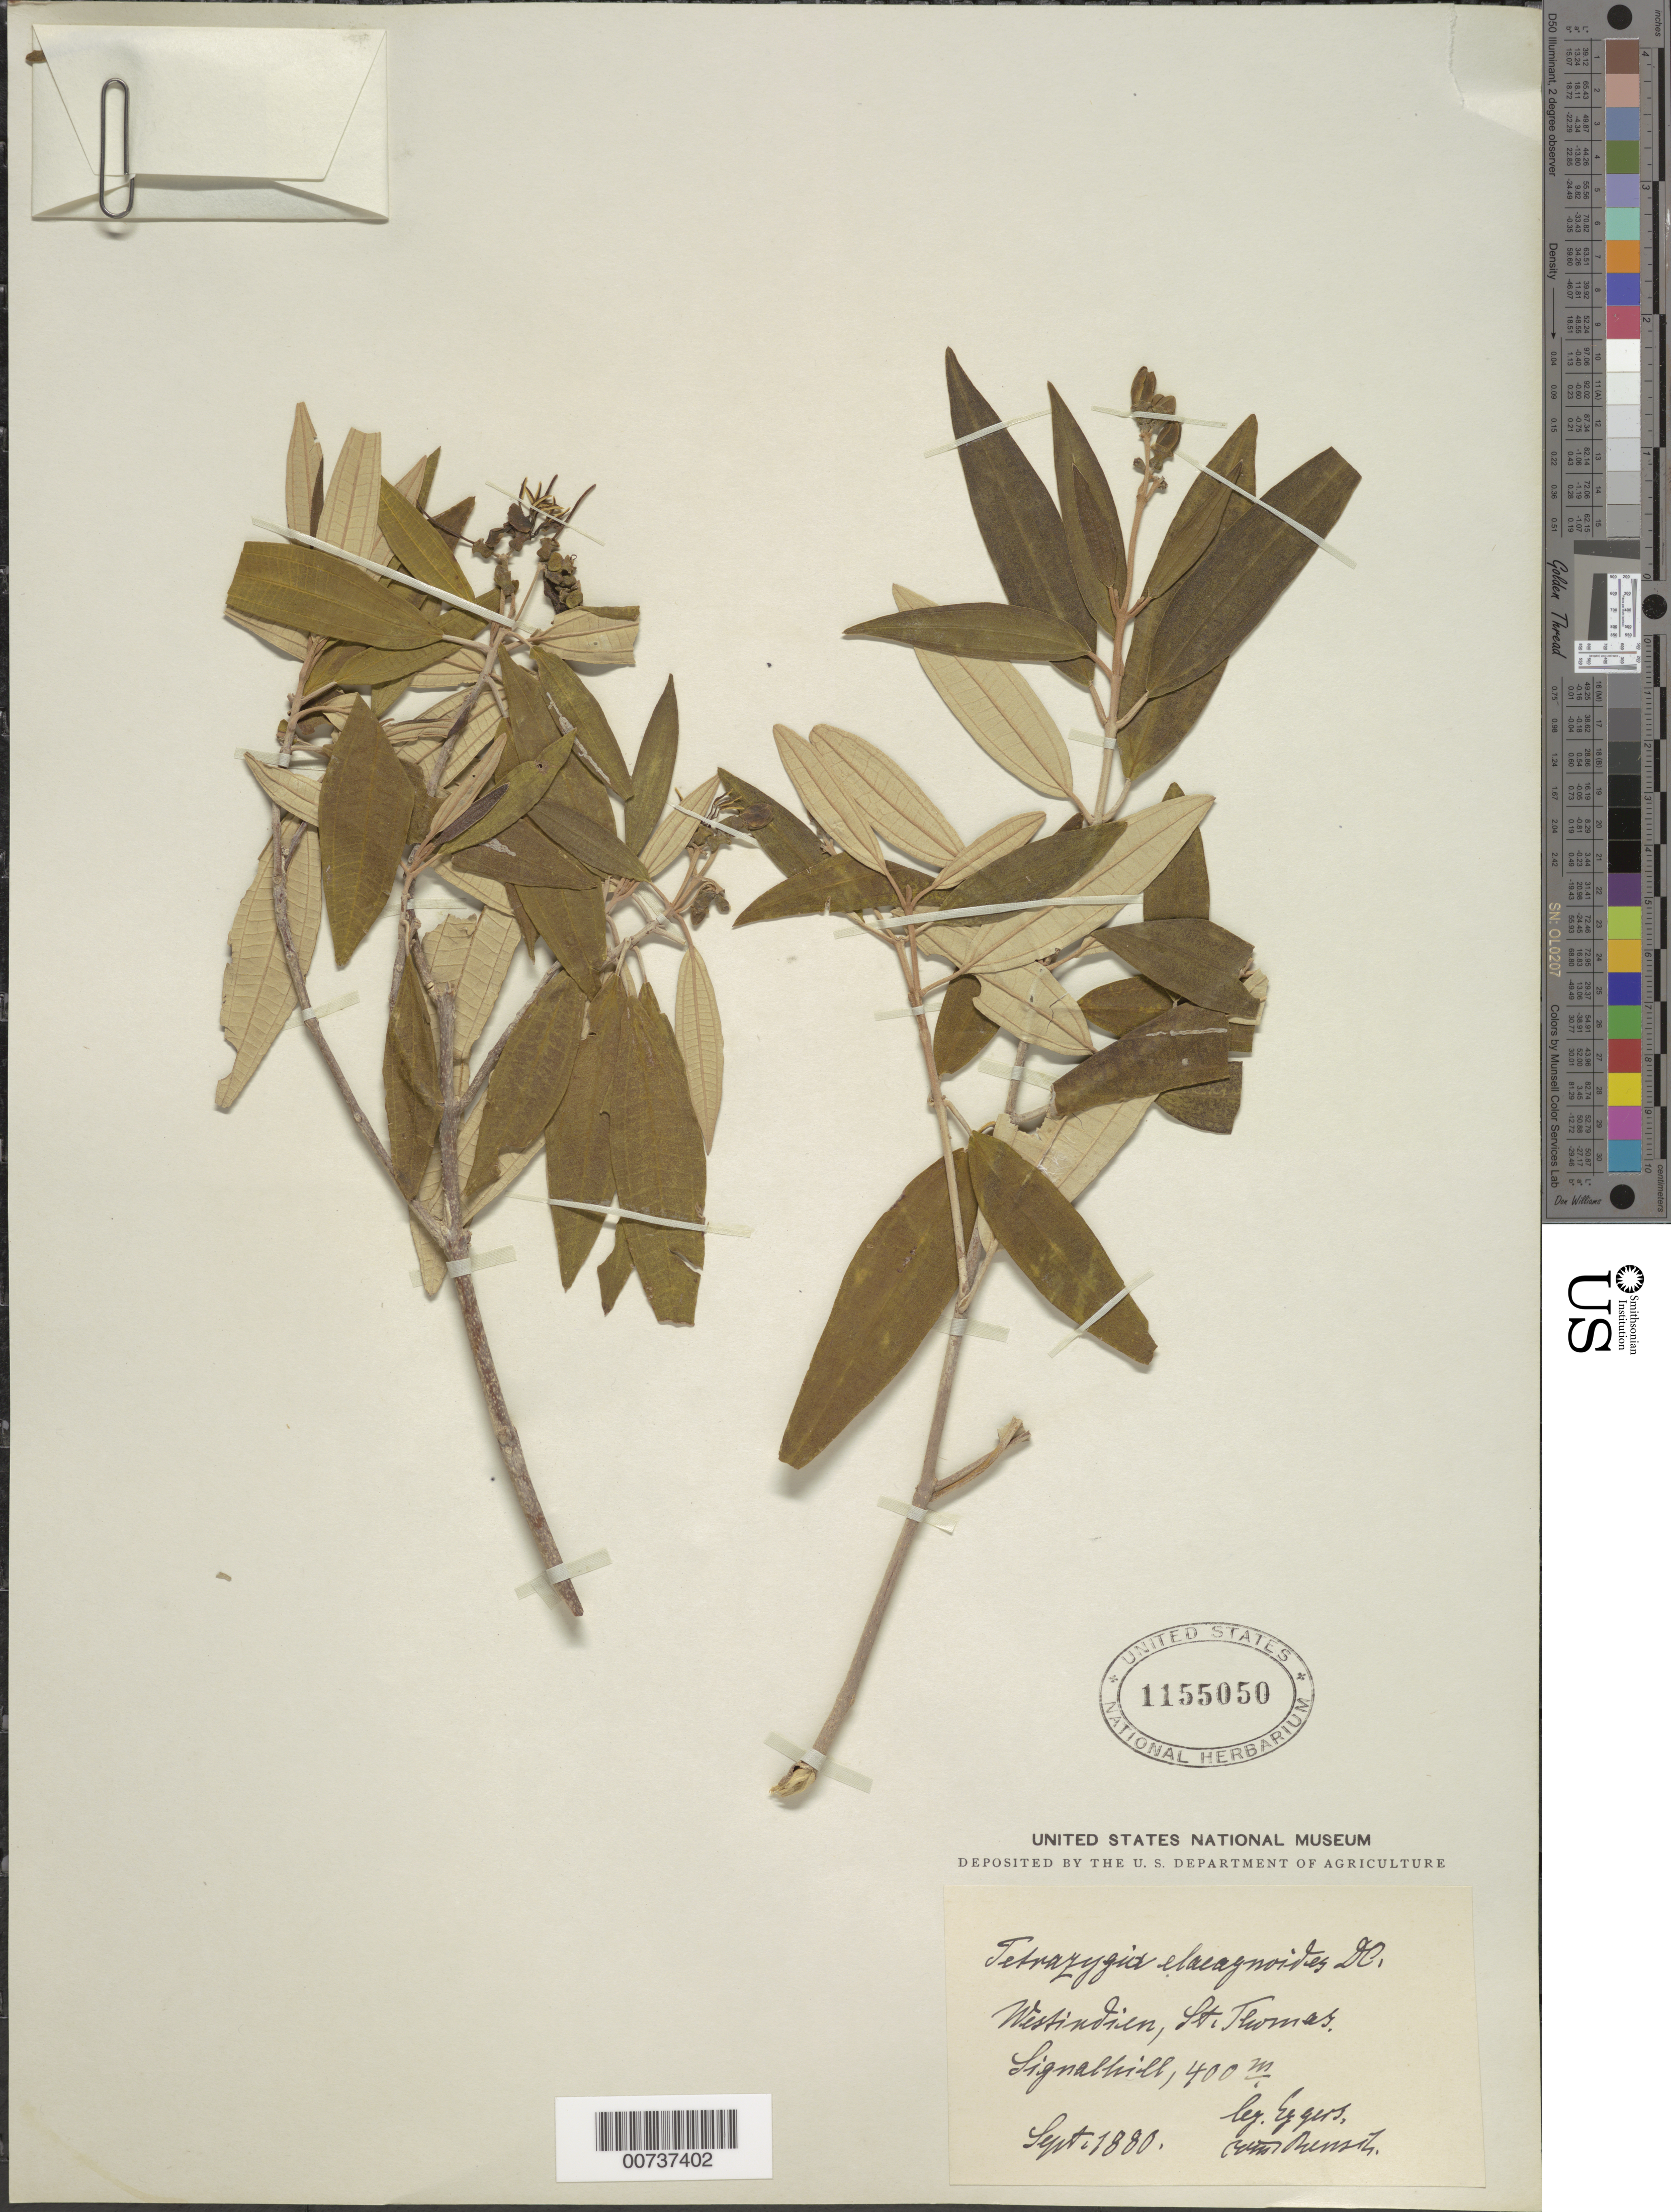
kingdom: Plantae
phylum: Tracheophyta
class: Magnoliopsida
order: Myrtales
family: Melastomataceae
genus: Tetrazygia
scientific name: Tetrazygia elaeagnoides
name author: (Sw.) DC.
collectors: H. F. A. von Eggers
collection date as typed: Sep 1880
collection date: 1880-09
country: U.S. Virgin Islands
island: St. Thomas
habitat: Signalhill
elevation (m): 400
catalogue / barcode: US 1155050